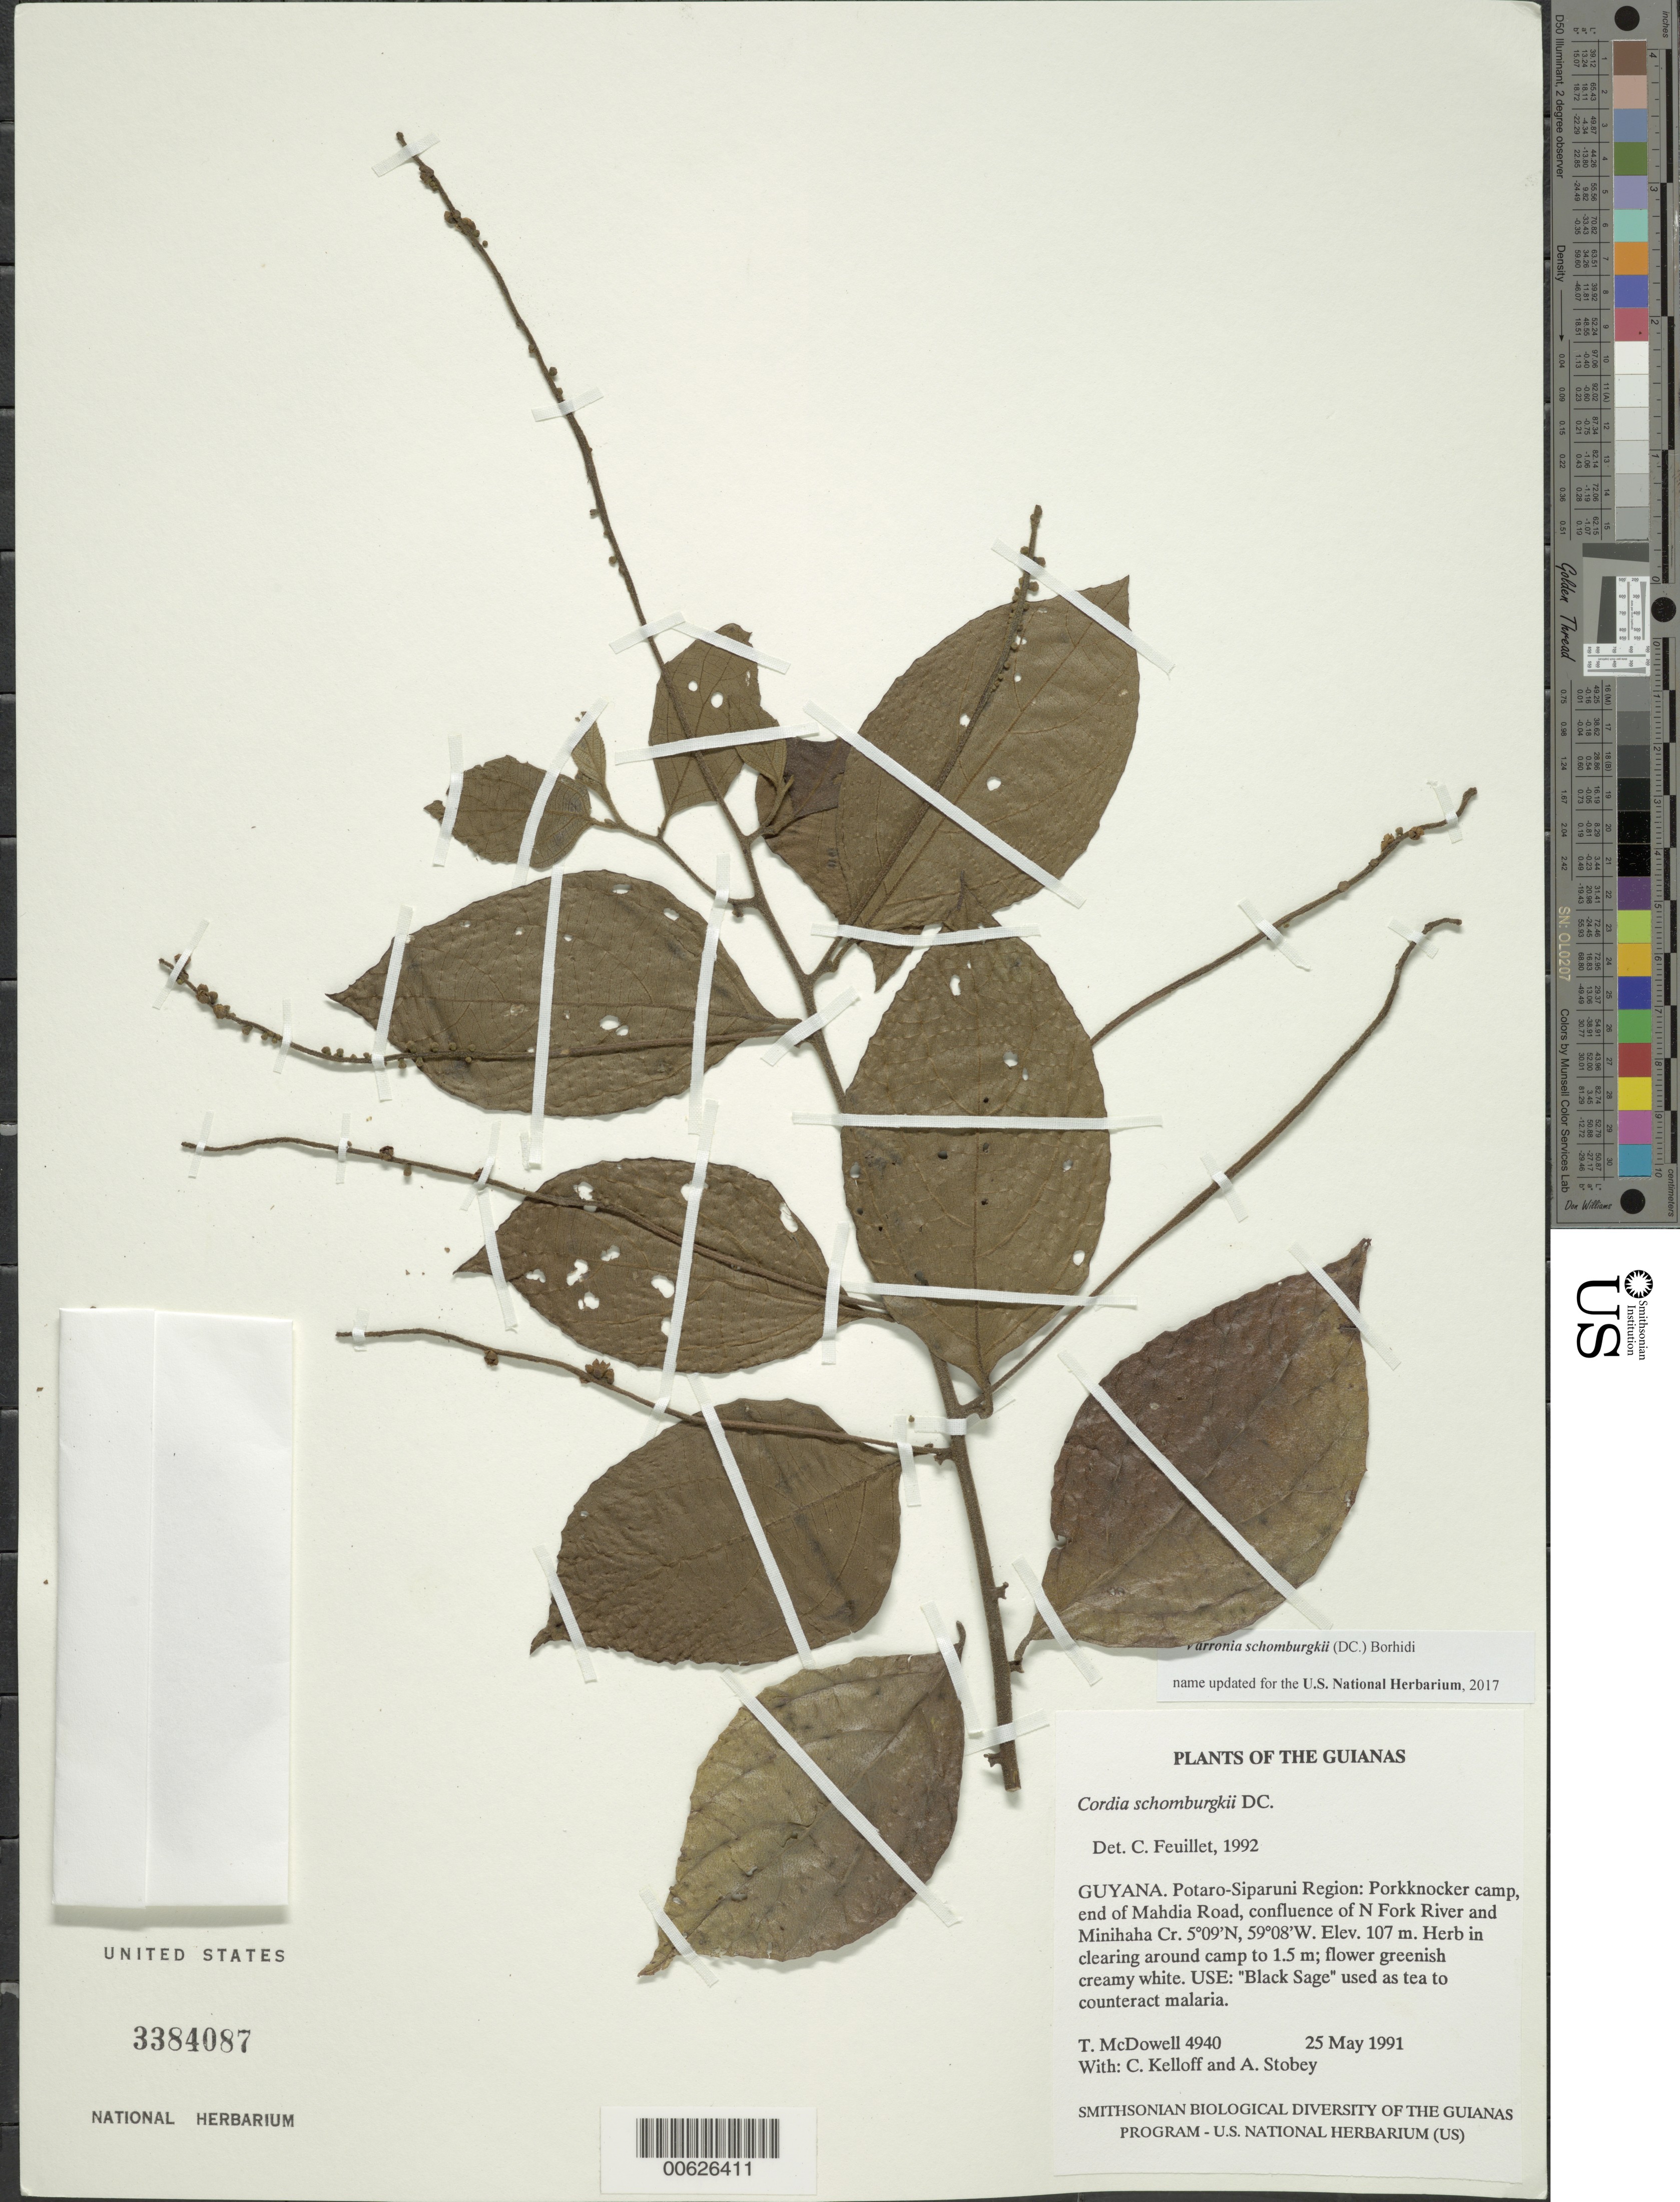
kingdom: Plantae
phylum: Tracheophyta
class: Magnoliopsida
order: Boraginales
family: Cordiaceae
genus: Cordia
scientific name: Cordia schomburgkii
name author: DC.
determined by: Feuillet, C.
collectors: T. McDowell, C. L. Kelloff & A. Stobey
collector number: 4940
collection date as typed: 25 May 1991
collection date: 1991-05-25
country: Guyana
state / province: Potaro-Siparuni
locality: Porkknocker camp, end of Mahdia Road, confluence of North Fork River and Minihaha Creek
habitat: Clearing around camp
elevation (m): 107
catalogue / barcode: US 3384087